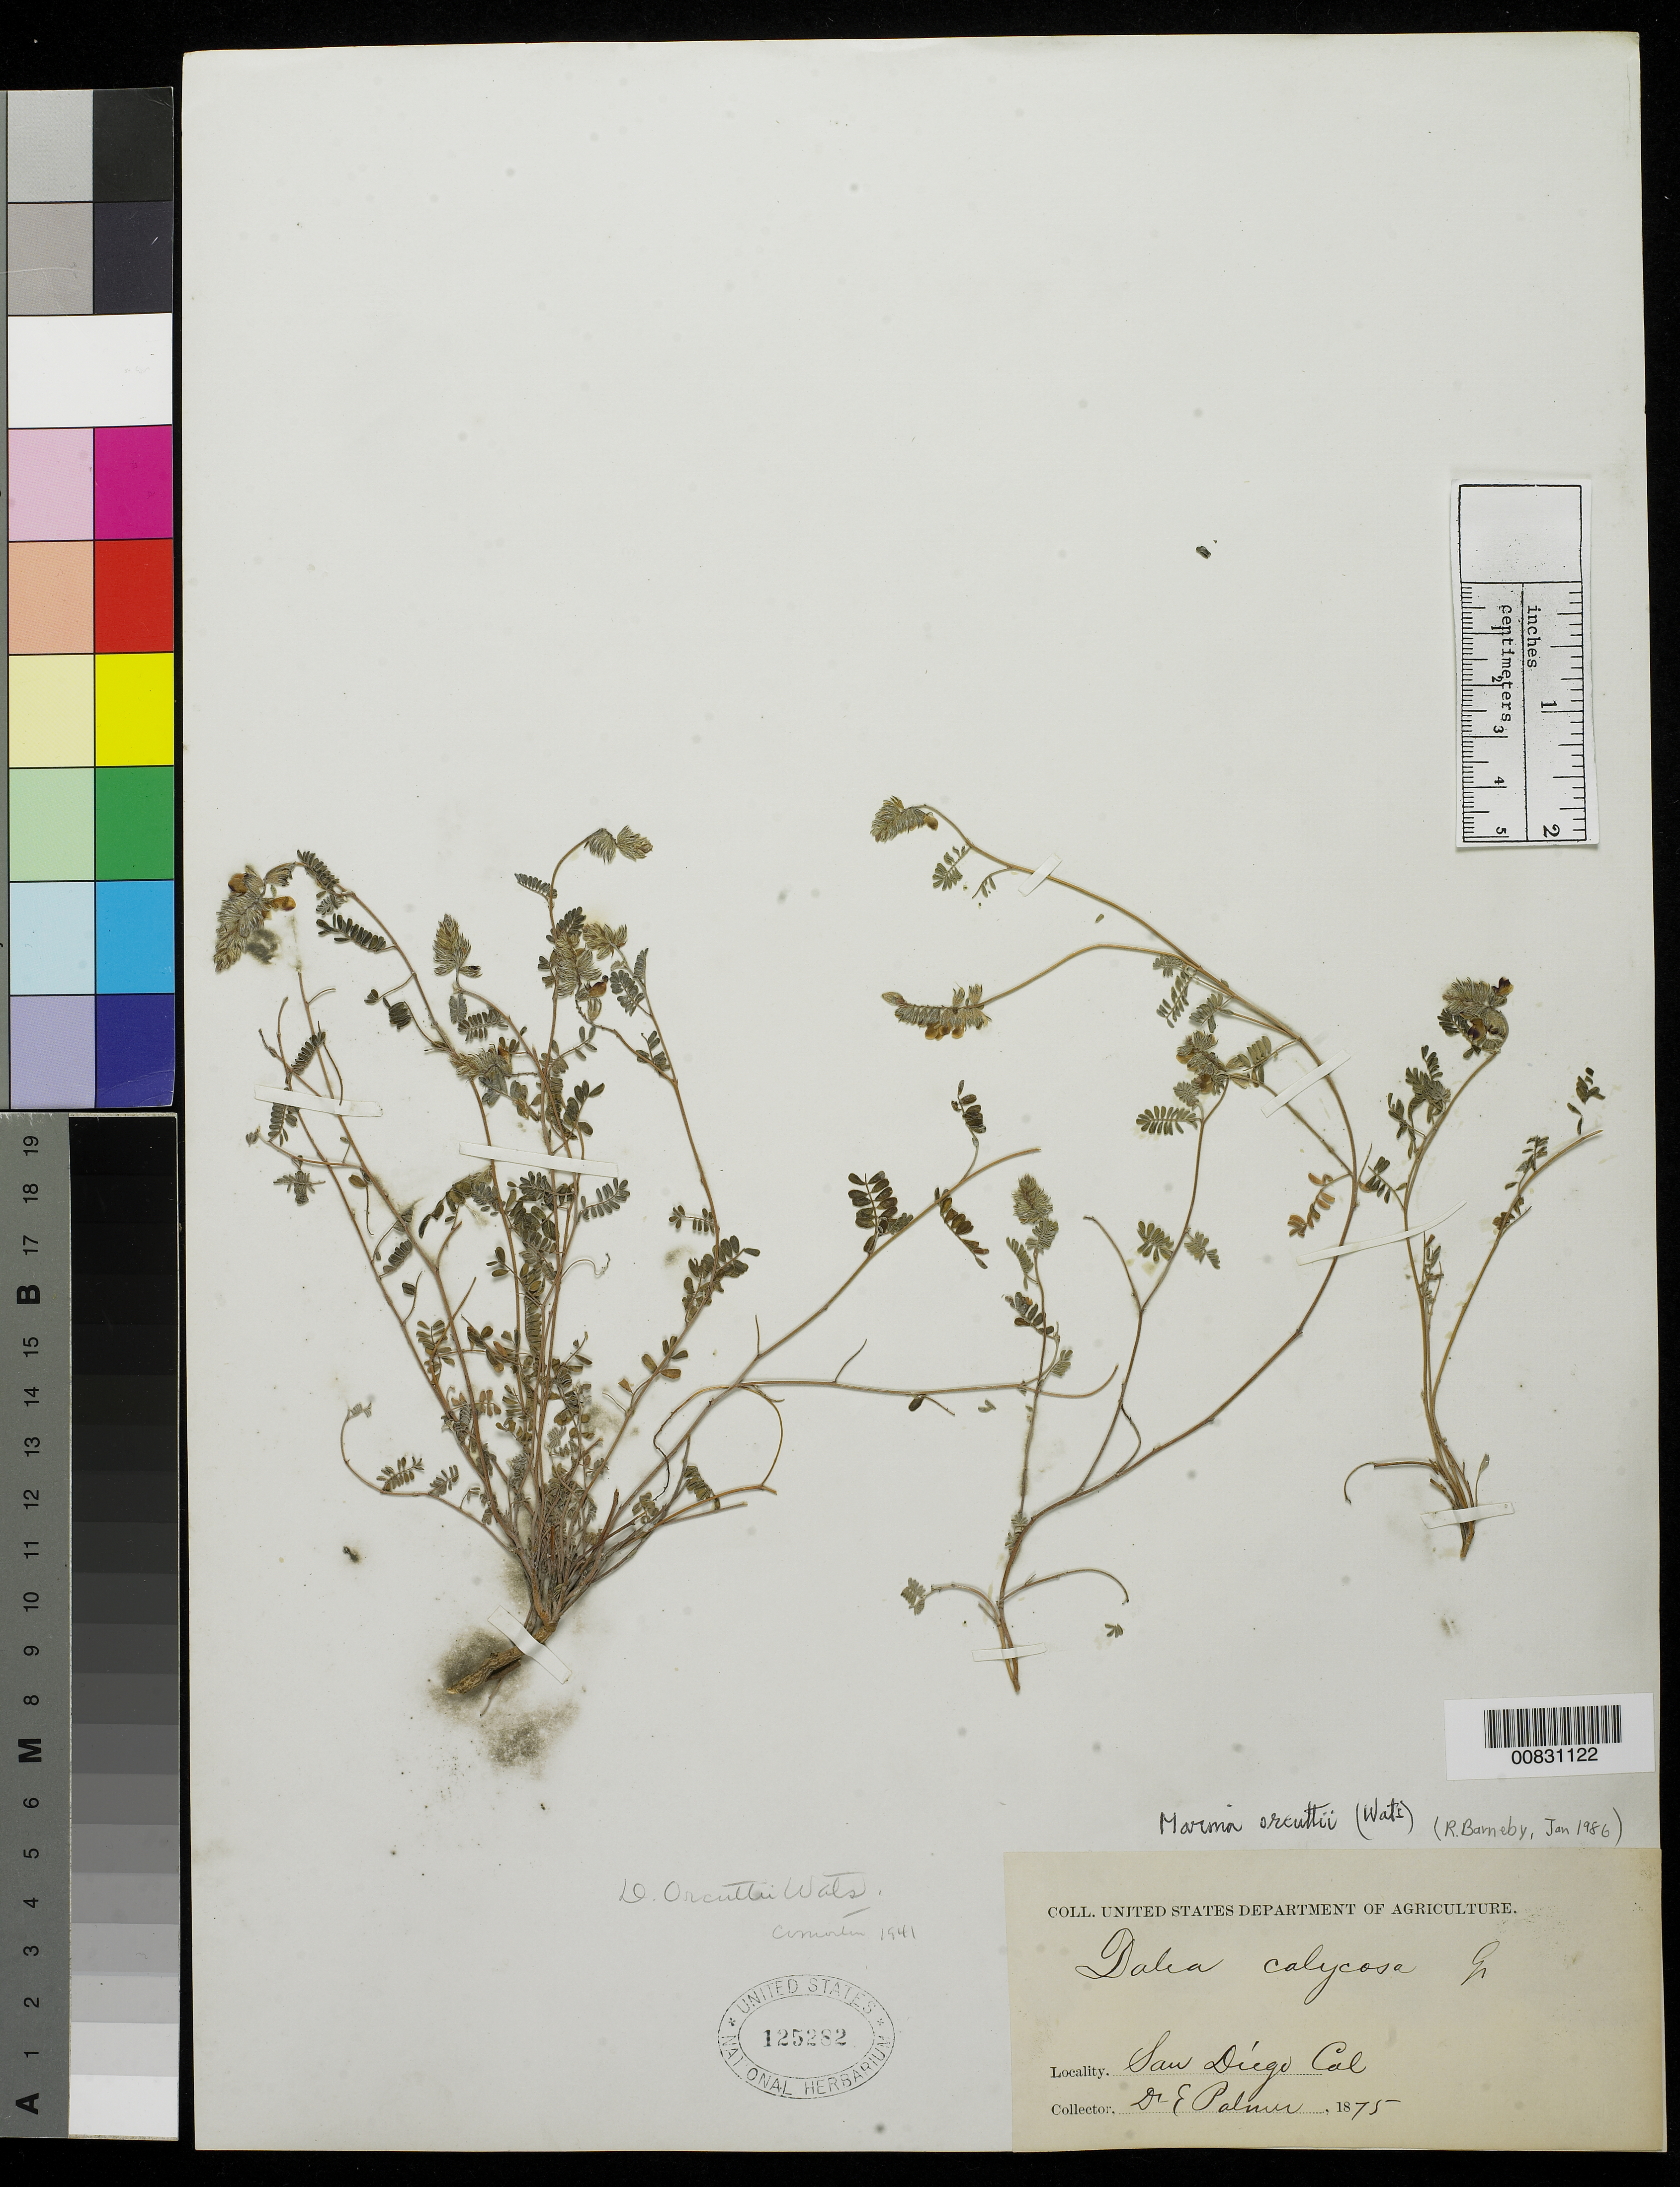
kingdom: Plantae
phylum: Tracheophyta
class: Magnoliopsida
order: Fabales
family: Fabaceae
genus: Marina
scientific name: Marina orcuttii var. orcuttii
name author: (S. Watson) Barneby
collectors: E. Palmer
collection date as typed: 1875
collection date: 1875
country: United States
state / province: California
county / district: San Diego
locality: San Diego, California.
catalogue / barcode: US 125282